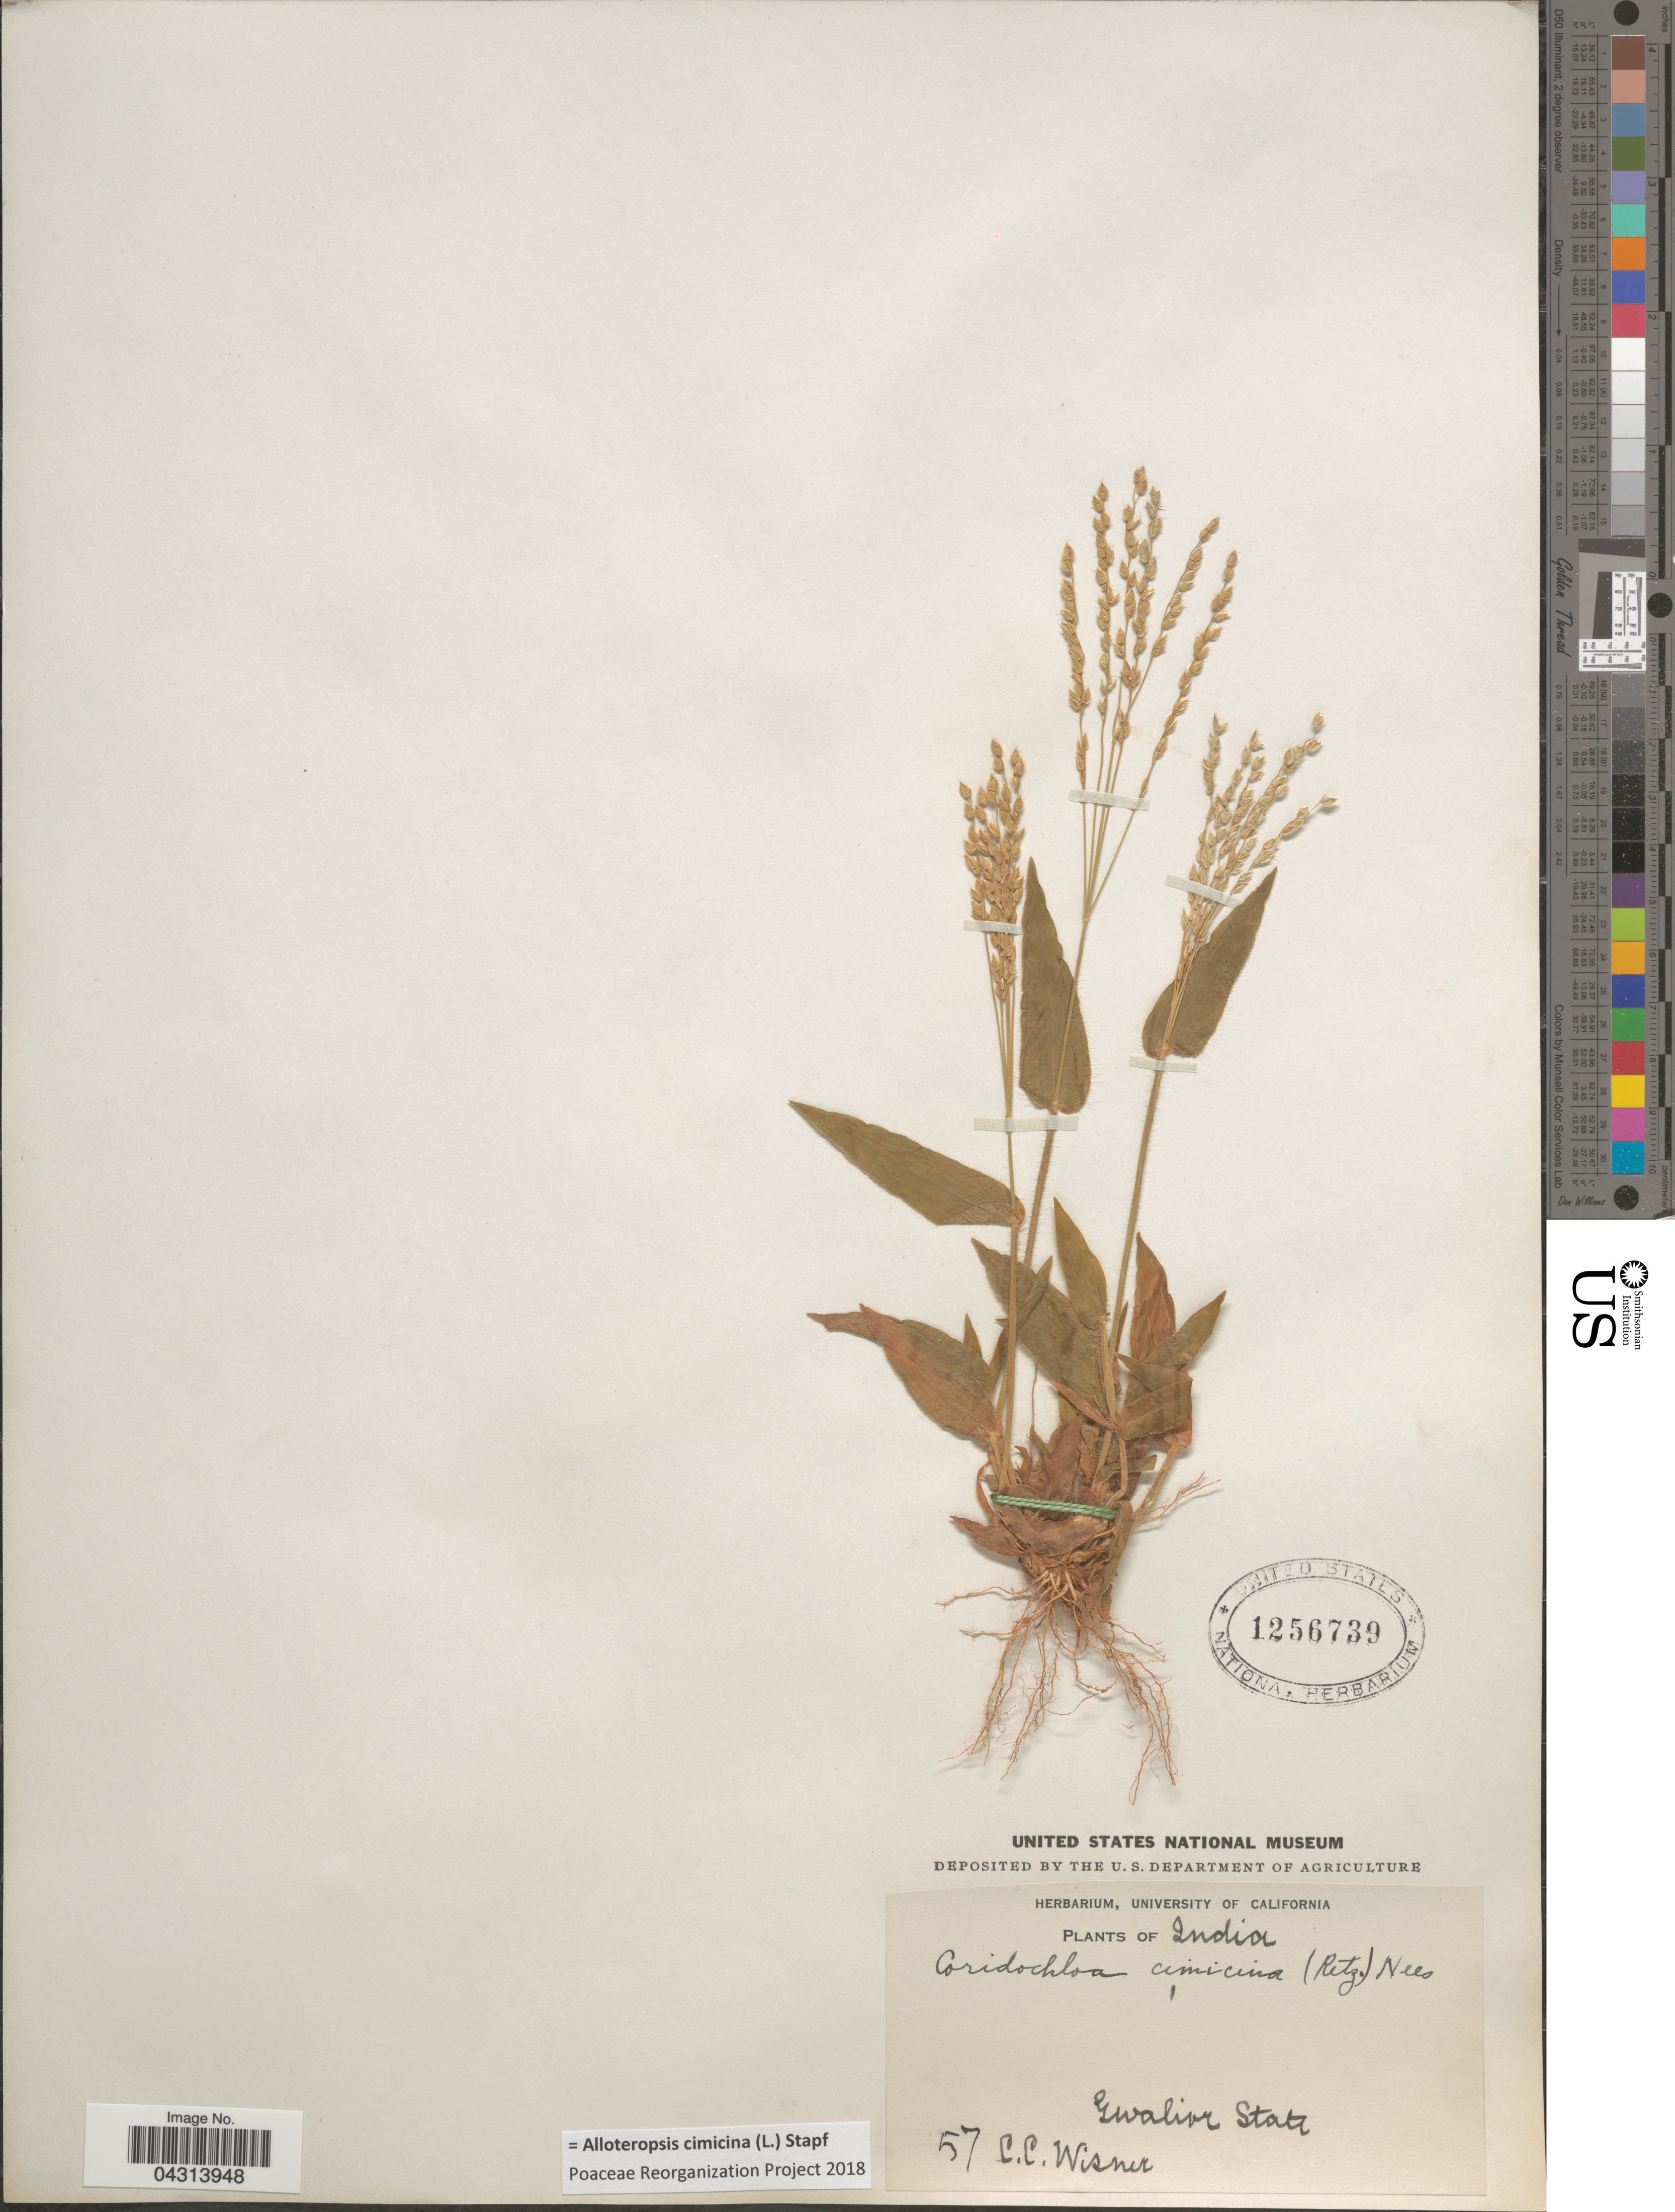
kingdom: Plantae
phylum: Tracheophyta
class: Liliopsida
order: Poales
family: Poaceae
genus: Alloteropsis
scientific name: Alloteropsis cimicina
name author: (L.) Stapf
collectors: C. Wisner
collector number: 57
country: India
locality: Gwalior State.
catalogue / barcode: US 1256739